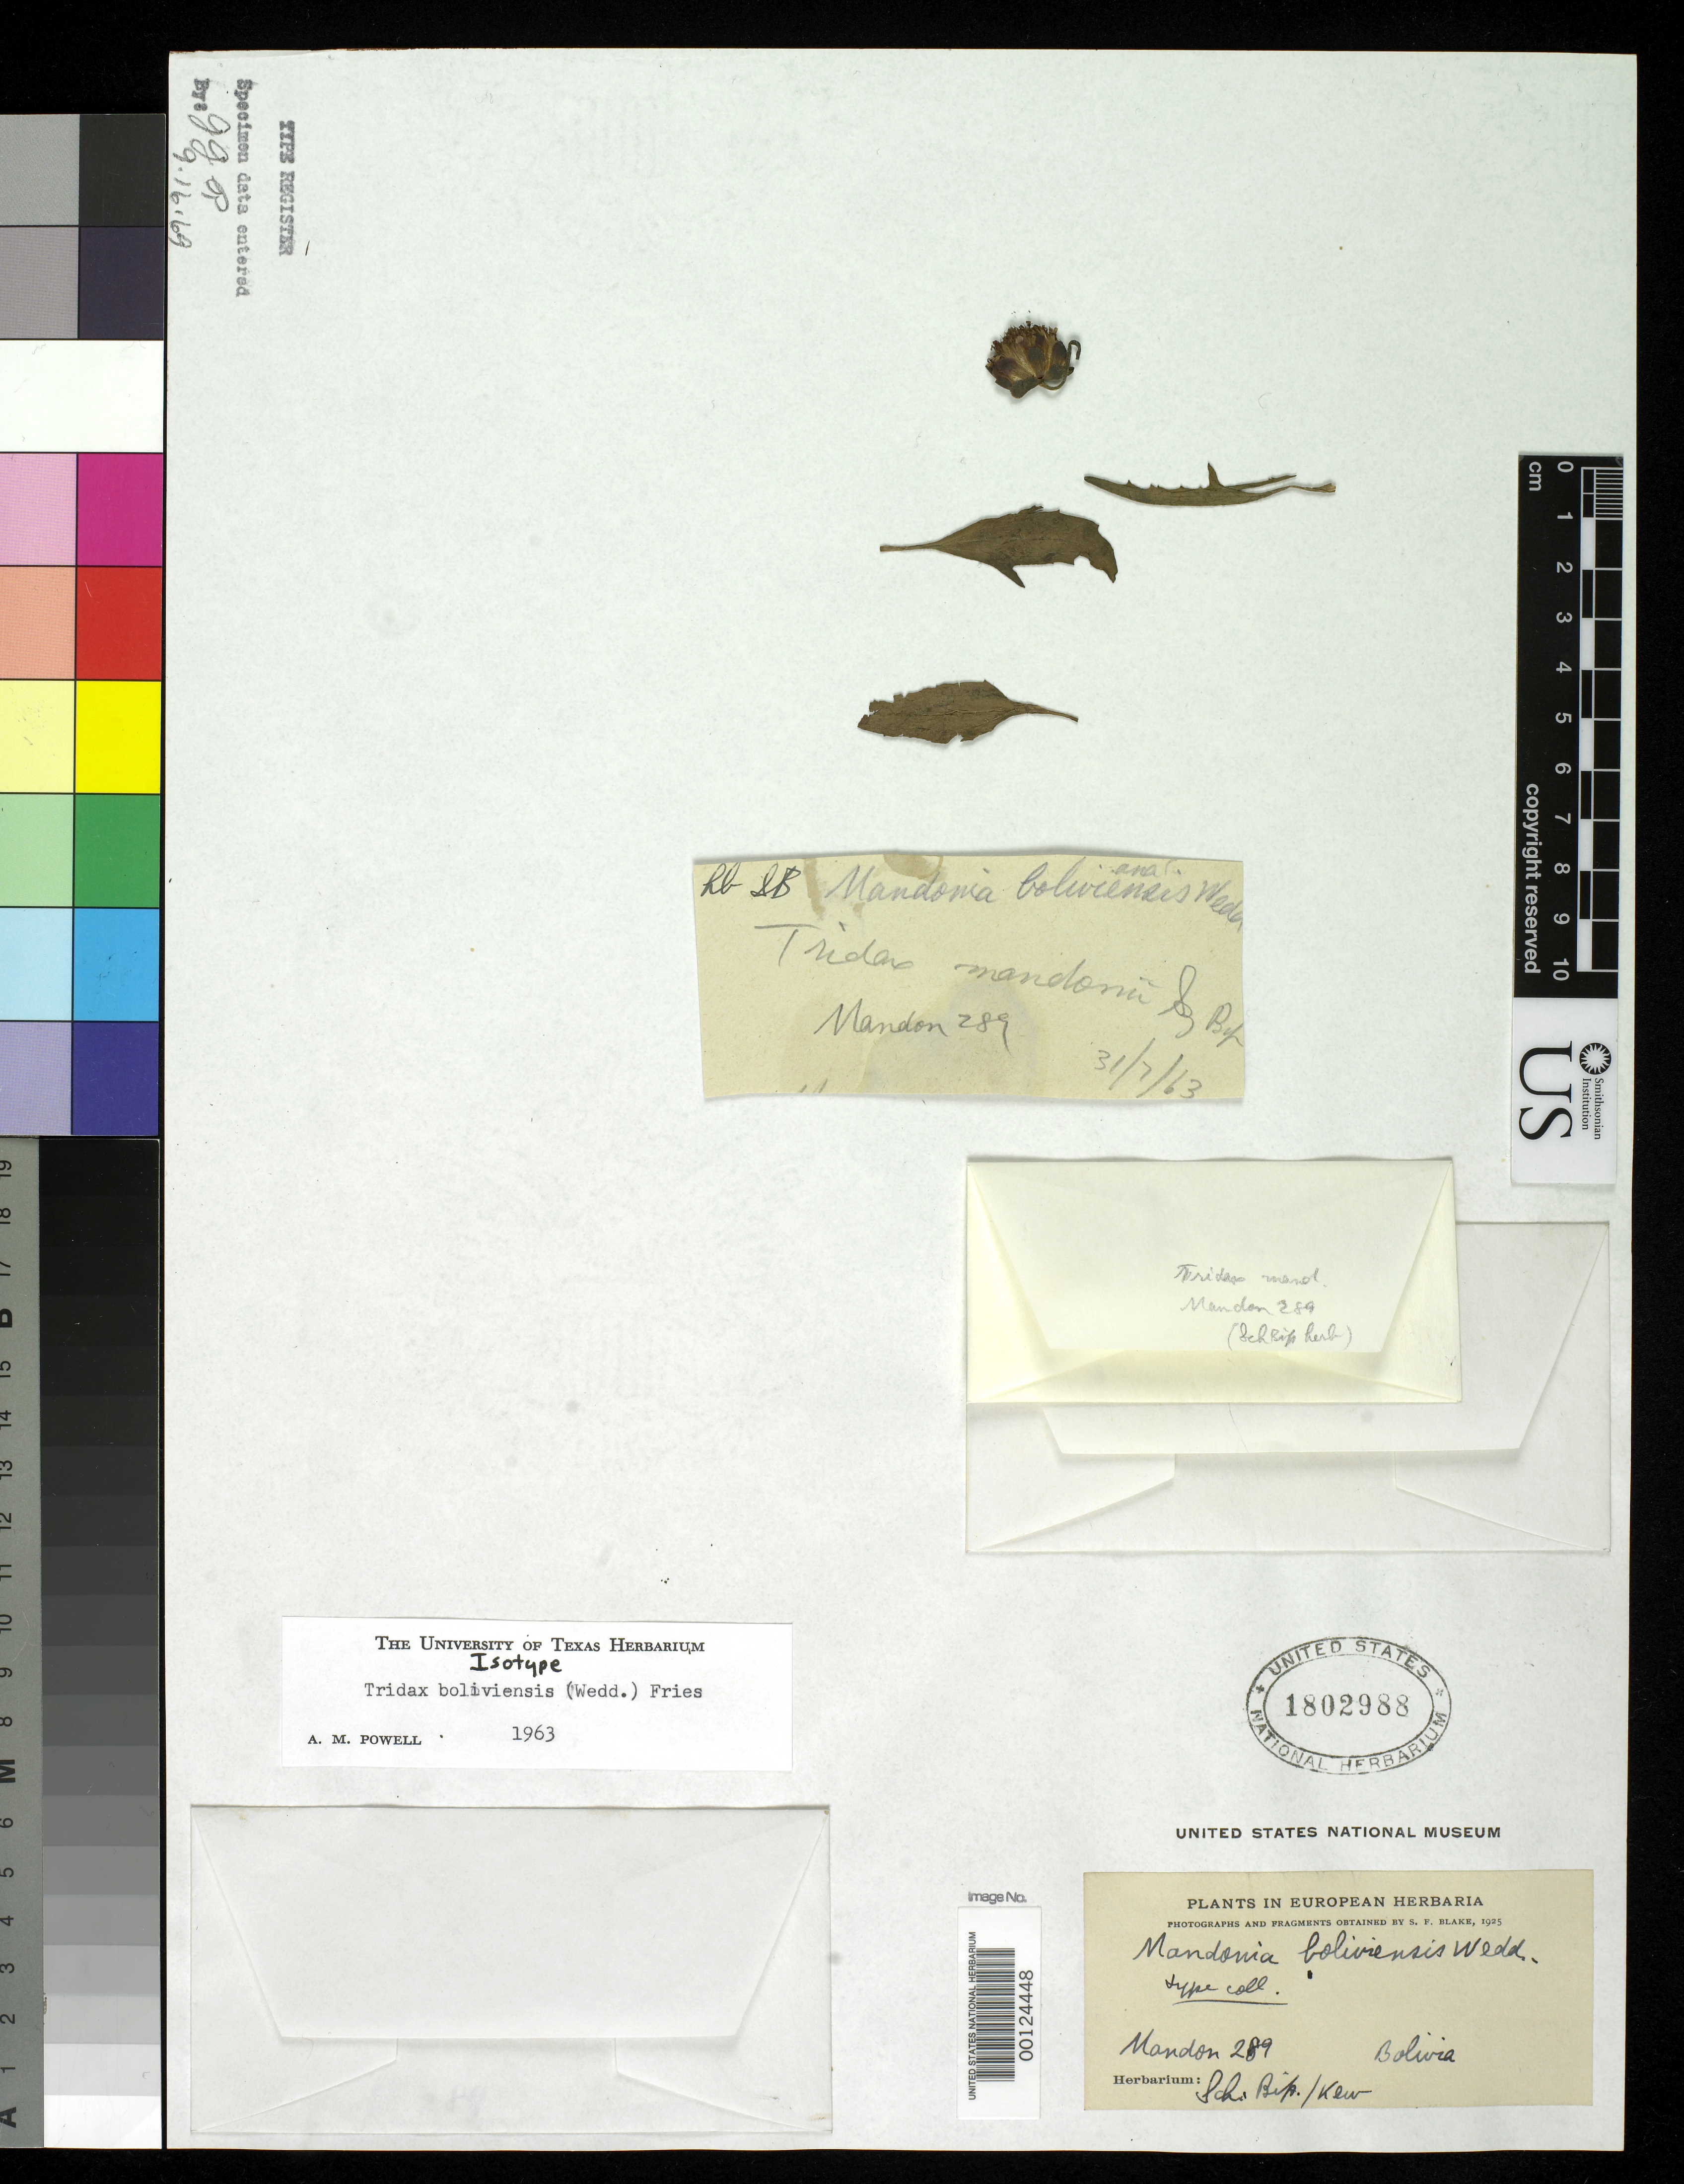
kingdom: Plantae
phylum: Tracheophyta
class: Magnoliopsida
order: Asterales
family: Asteraceae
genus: Mandonia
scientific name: Mandonia boliviensis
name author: Wedd.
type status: Isosyntype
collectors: G. Mandon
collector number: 289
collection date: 1860-02/1860-05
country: Bolivia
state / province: La Paz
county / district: Larecaja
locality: Prov. Larecaja. Vic. Sorata; Poquerani, San Pedro & in incultis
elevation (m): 2690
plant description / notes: Fragmentary material of type specimen(s) ex herb. Sch. Bip., ex herb. Kew. Protologue, "Hab. Bolivia: in cultis et incultis, viciniis oppiduli Sorata, ad San Pedro et in monte Lorecasa, alt. 2600-3200 metr."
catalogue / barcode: US 1802988